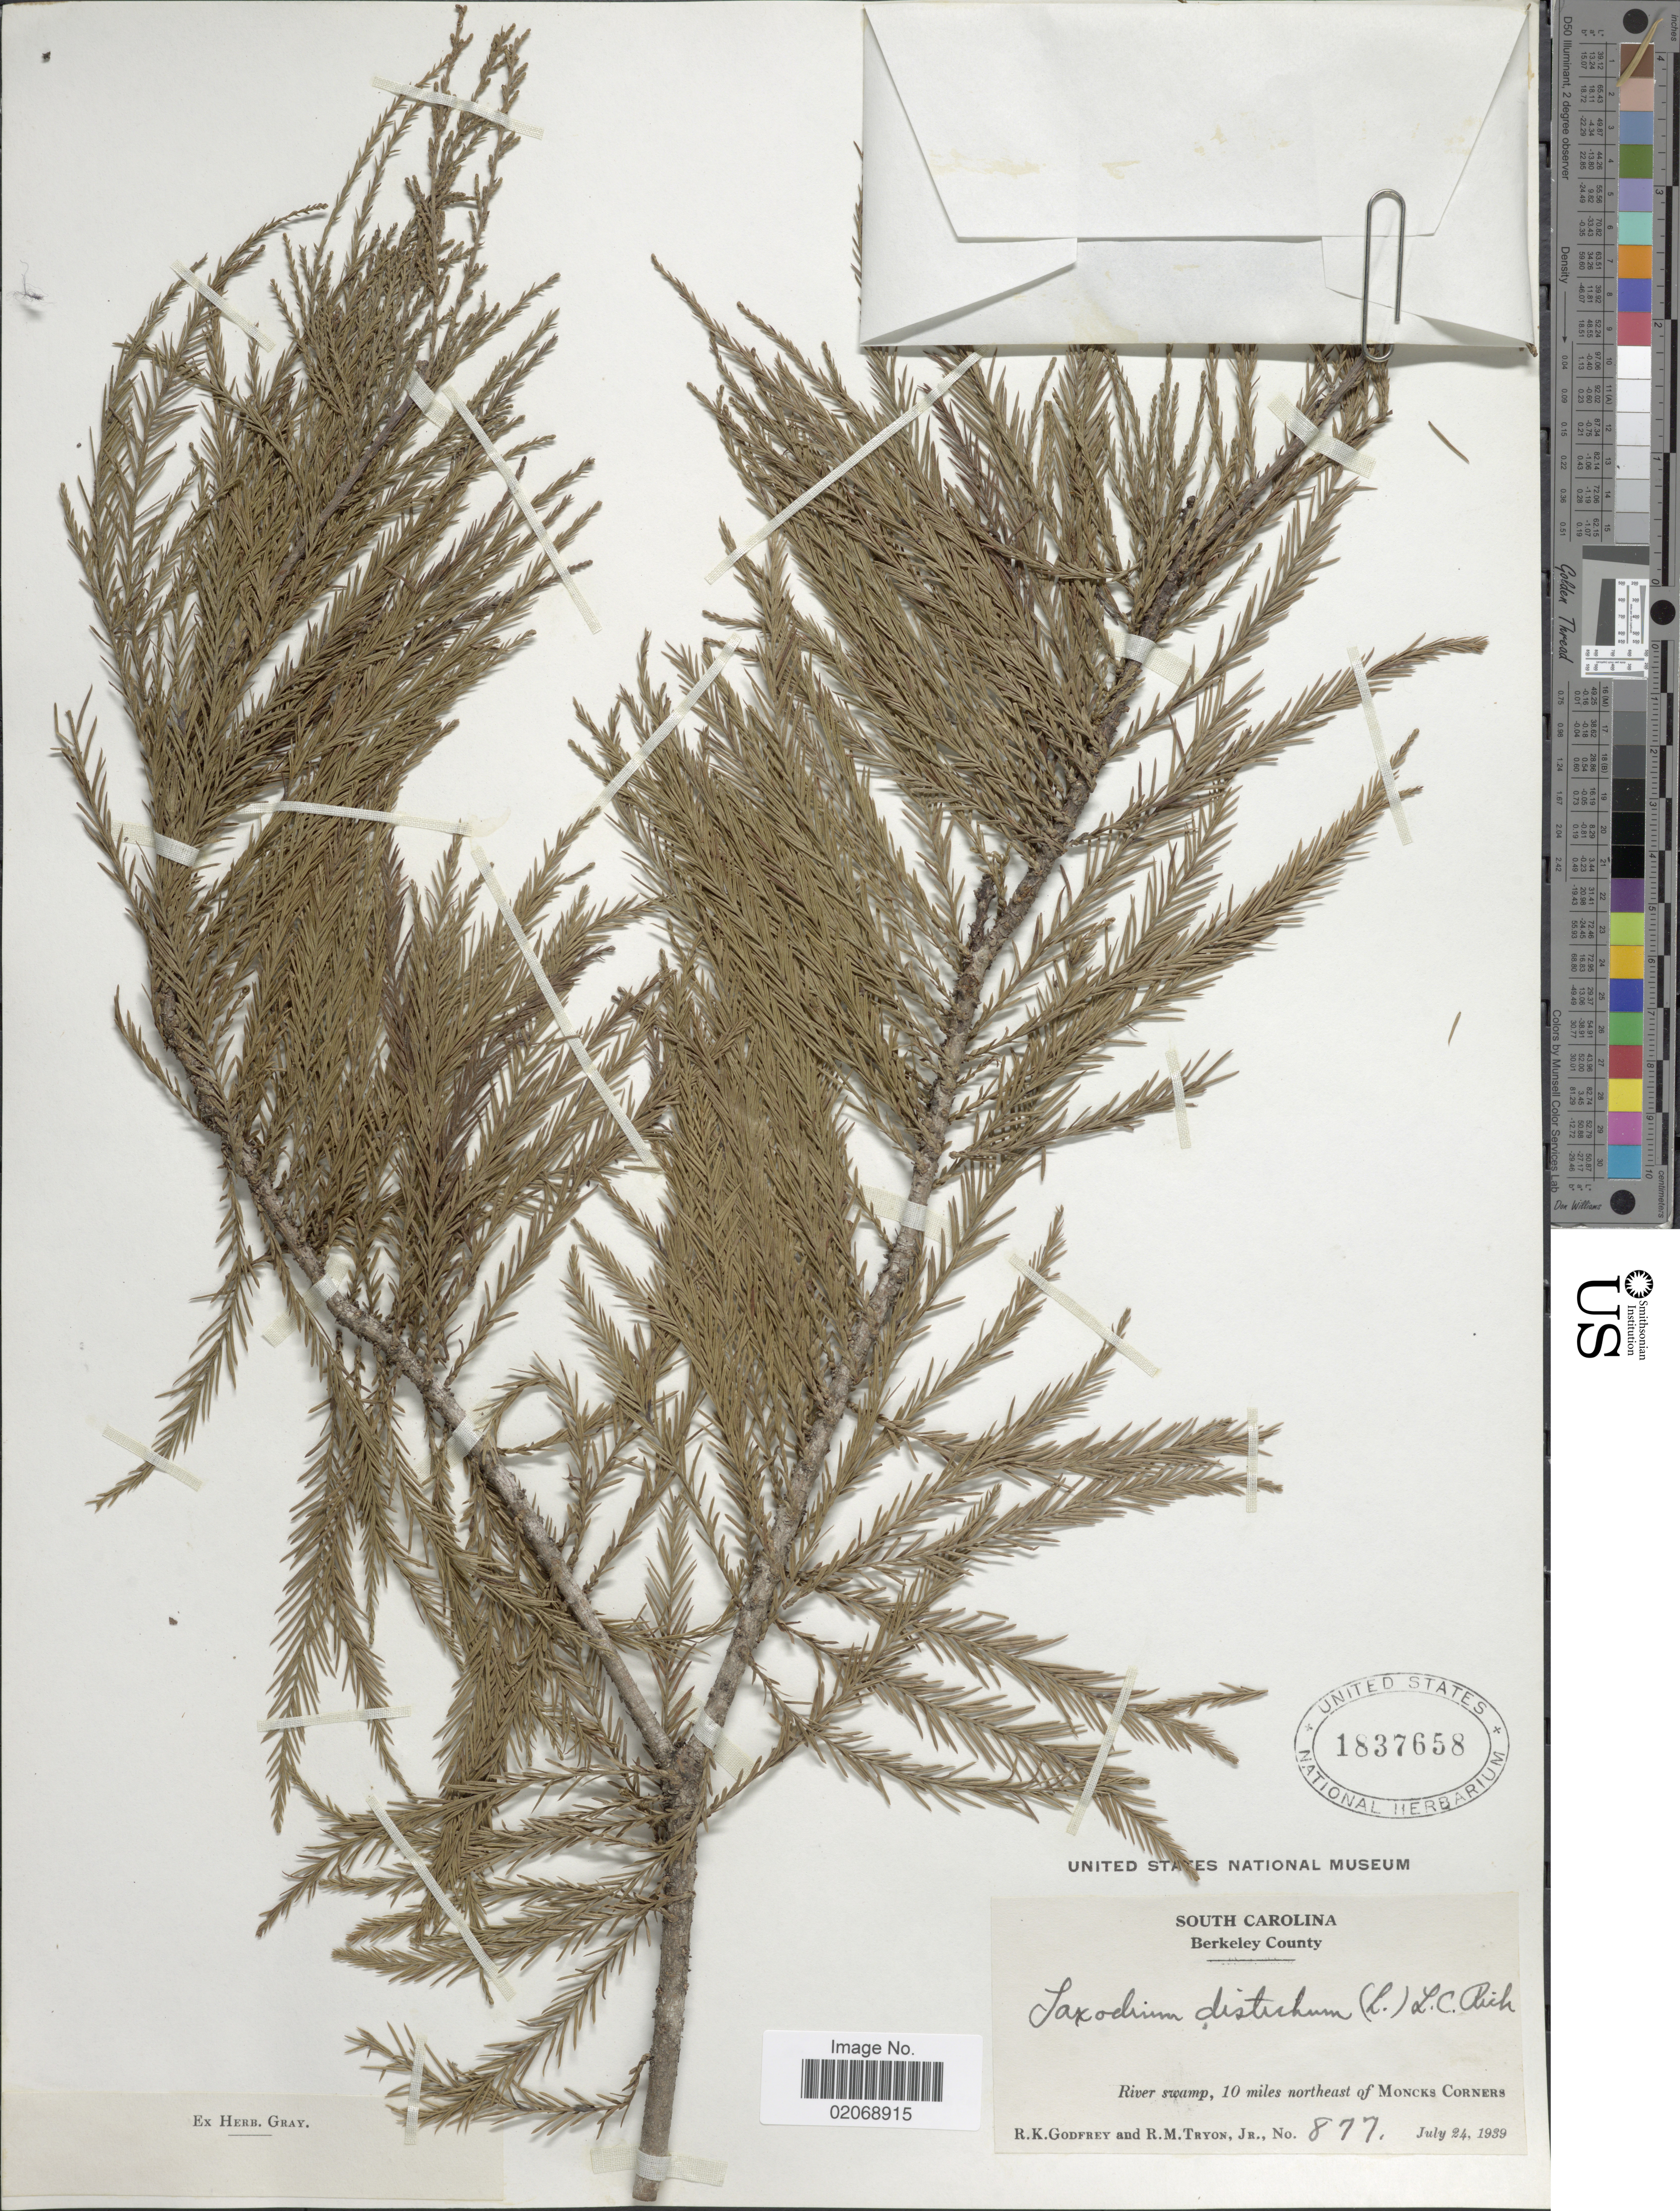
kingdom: Plantae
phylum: Tracheophyta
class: Pinopsida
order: Pinales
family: Cupressaceae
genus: Taxodium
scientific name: Taxodium distichum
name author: (L.) Rich.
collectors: R. K. Godfrey & R. M. Tryon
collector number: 877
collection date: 1939-07-24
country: United States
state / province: South Carolina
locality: Berkeley County, 10 miles northeast of Moncks Corners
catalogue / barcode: US 1837658